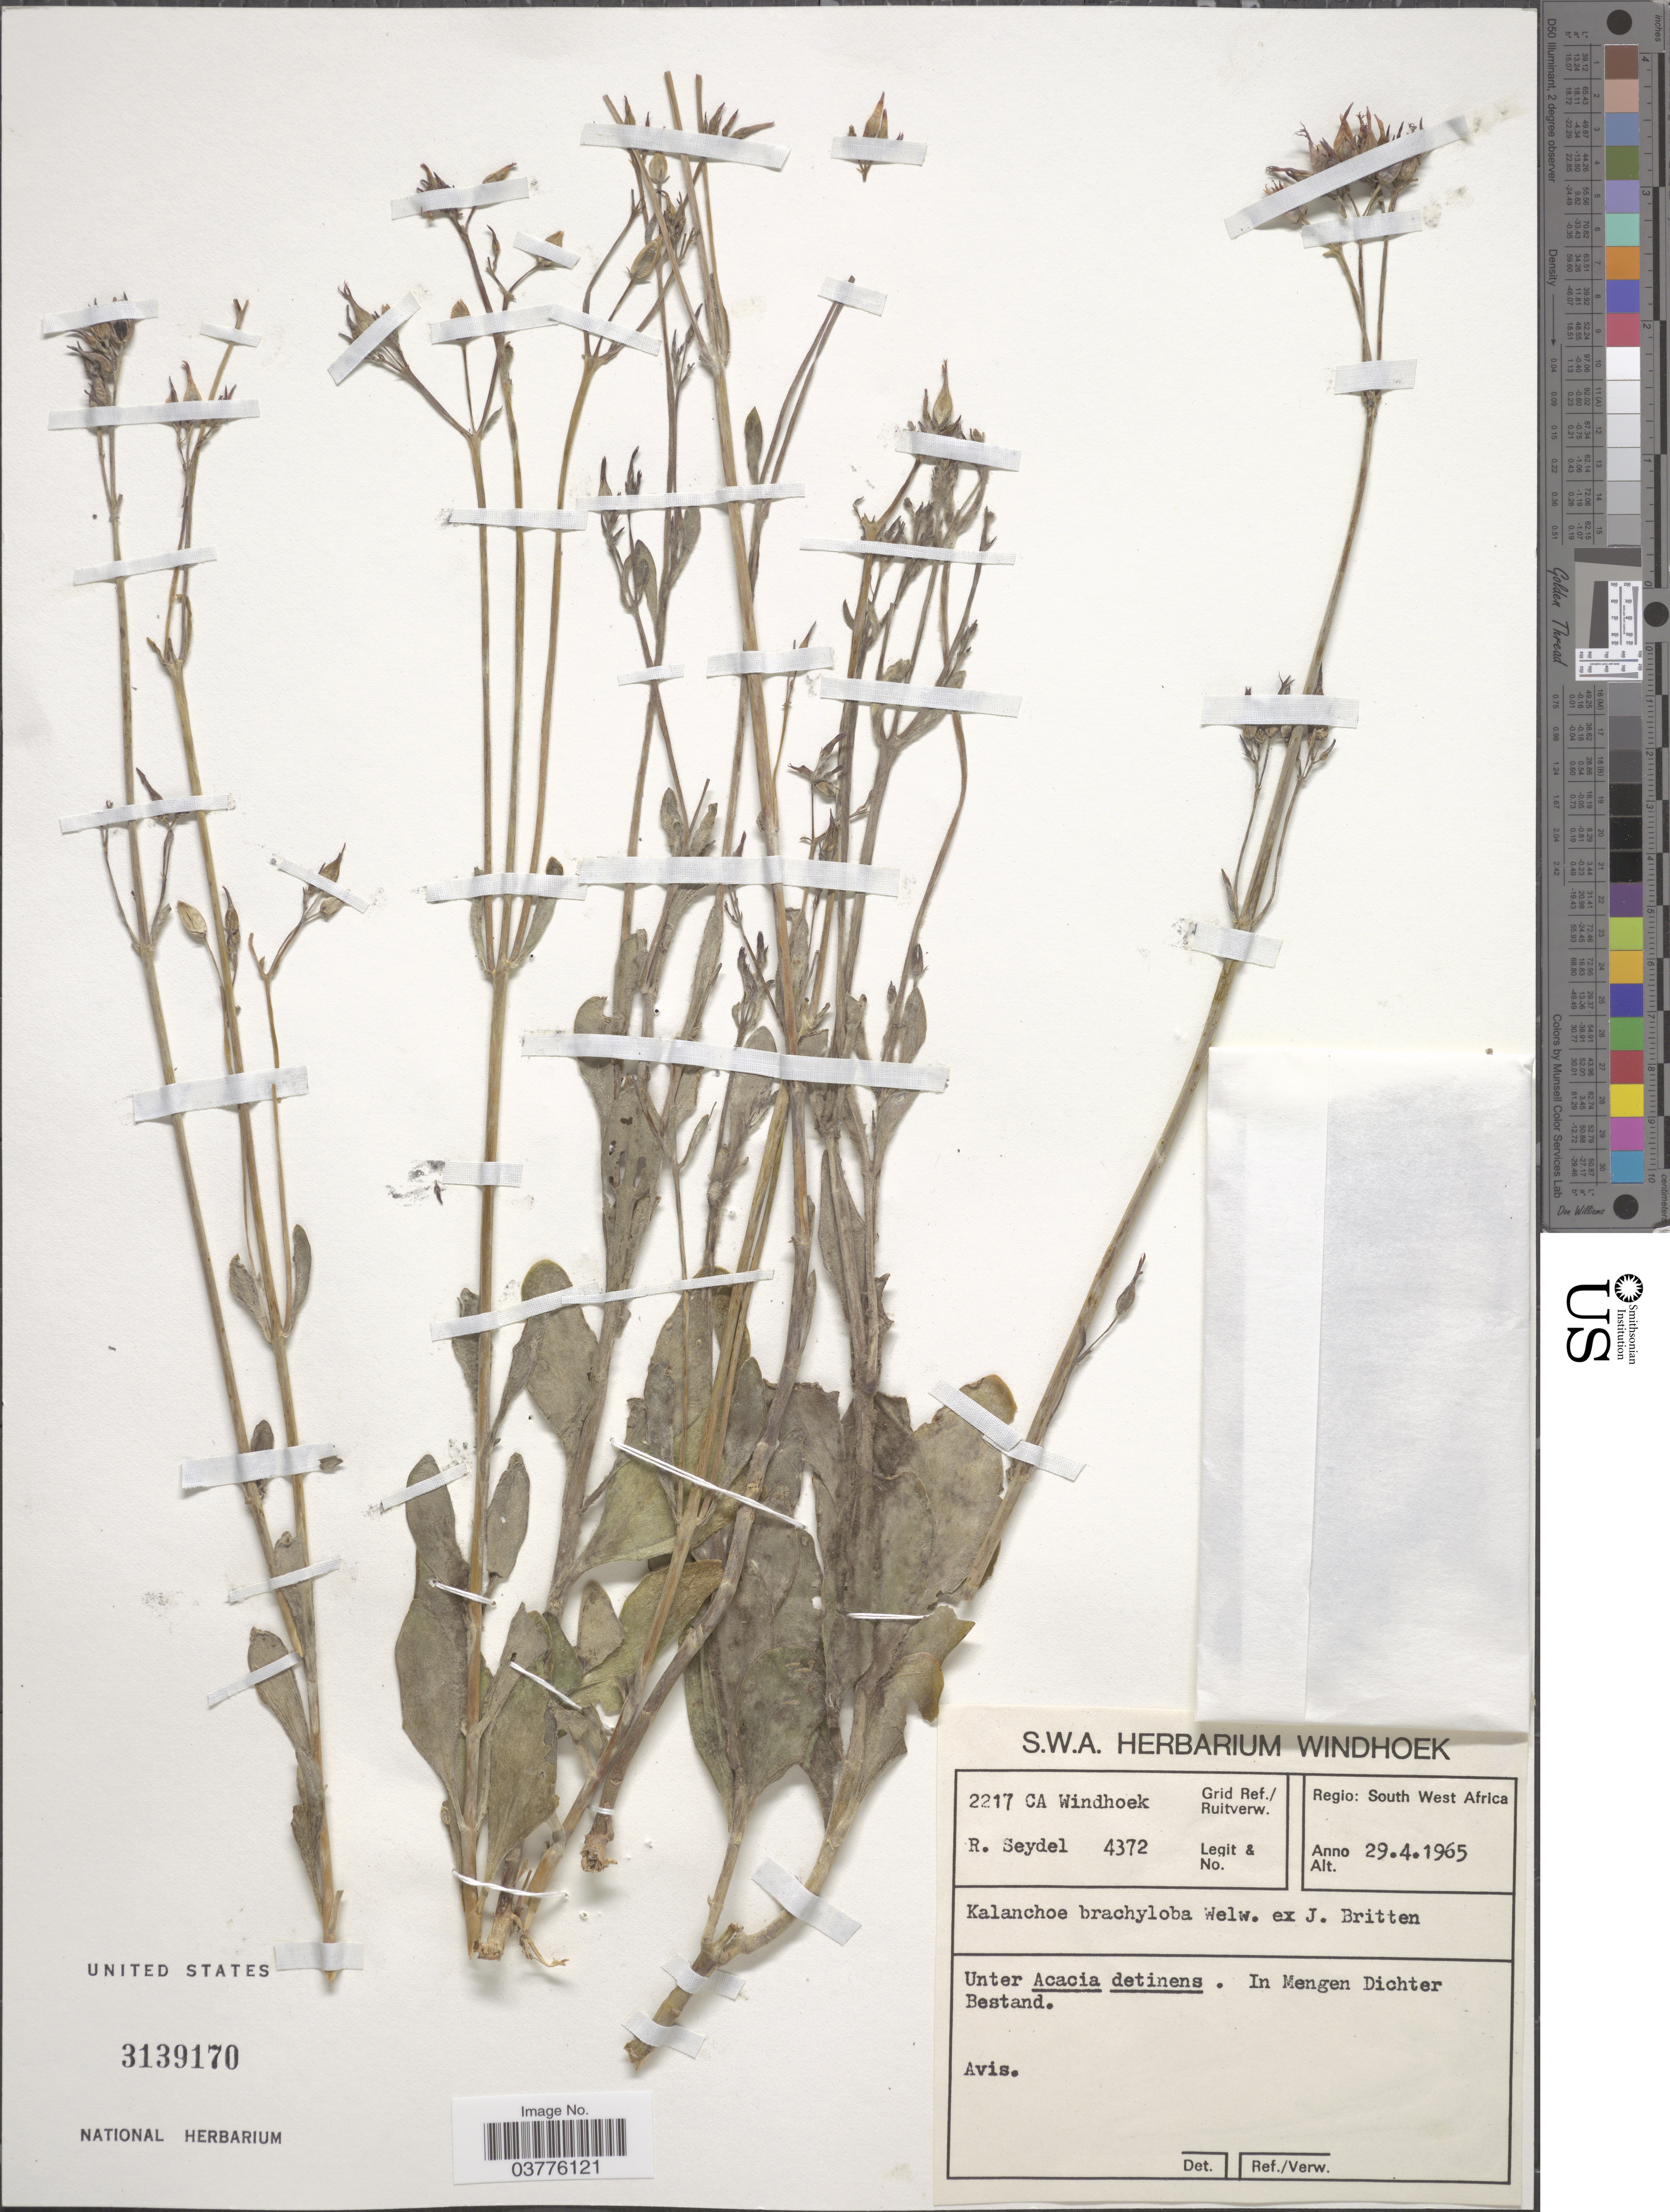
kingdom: Plantae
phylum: Tracheophyta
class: Magnoliopsida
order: Saxifragales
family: Crassulaceae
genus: Kalanchoe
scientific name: Kalanchoe brachyloba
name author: Welw. ex Oliv.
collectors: R. Seydel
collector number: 4372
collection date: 1965-04-29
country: Namibia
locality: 2217 CA Windhoek Grid Ref./ Ruitverw. Regio: South West Africa. Avis.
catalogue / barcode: US 3139170